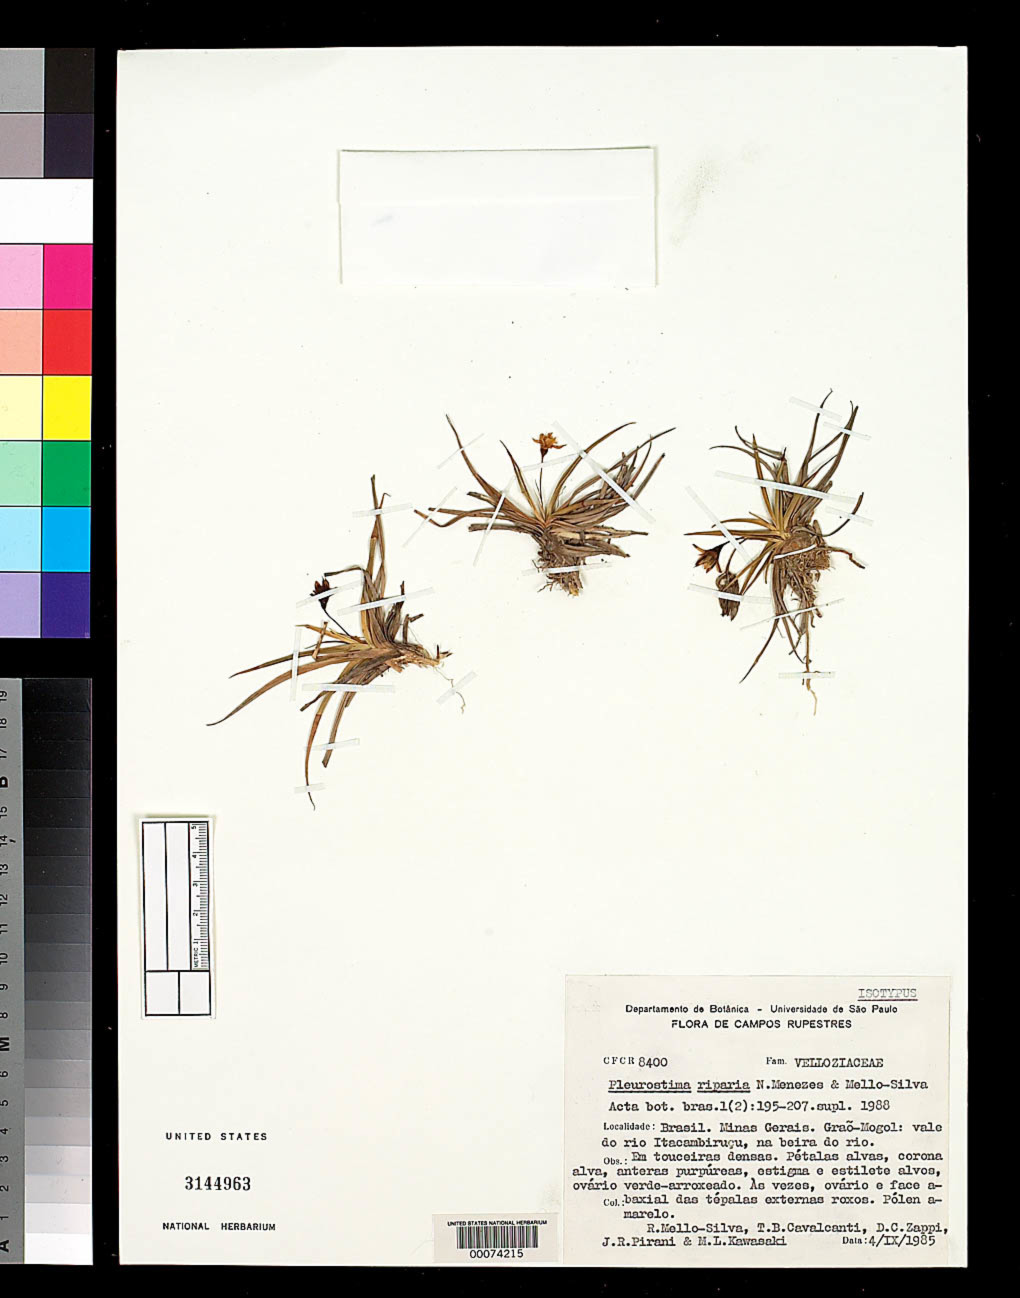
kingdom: Plantae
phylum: Tracheophyta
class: Liliopsida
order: Pandanales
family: Velloziaceae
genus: Pleurostima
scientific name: Pleurostima riparia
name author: N.L. Menezes & Mello-Silva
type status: Isotype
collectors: R. Mello-Silva, T. B. Cavalcanti, D. Zappi, J. R. Pirani & T. B. Kawasaki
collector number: CFCR 8400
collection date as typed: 04 Sep 1985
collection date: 1985-09-04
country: Brazil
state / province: Minas Gerais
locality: Grao Mogol, vale do Rio Itacambirucu, Na beira Dorio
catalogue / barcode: US 3144963